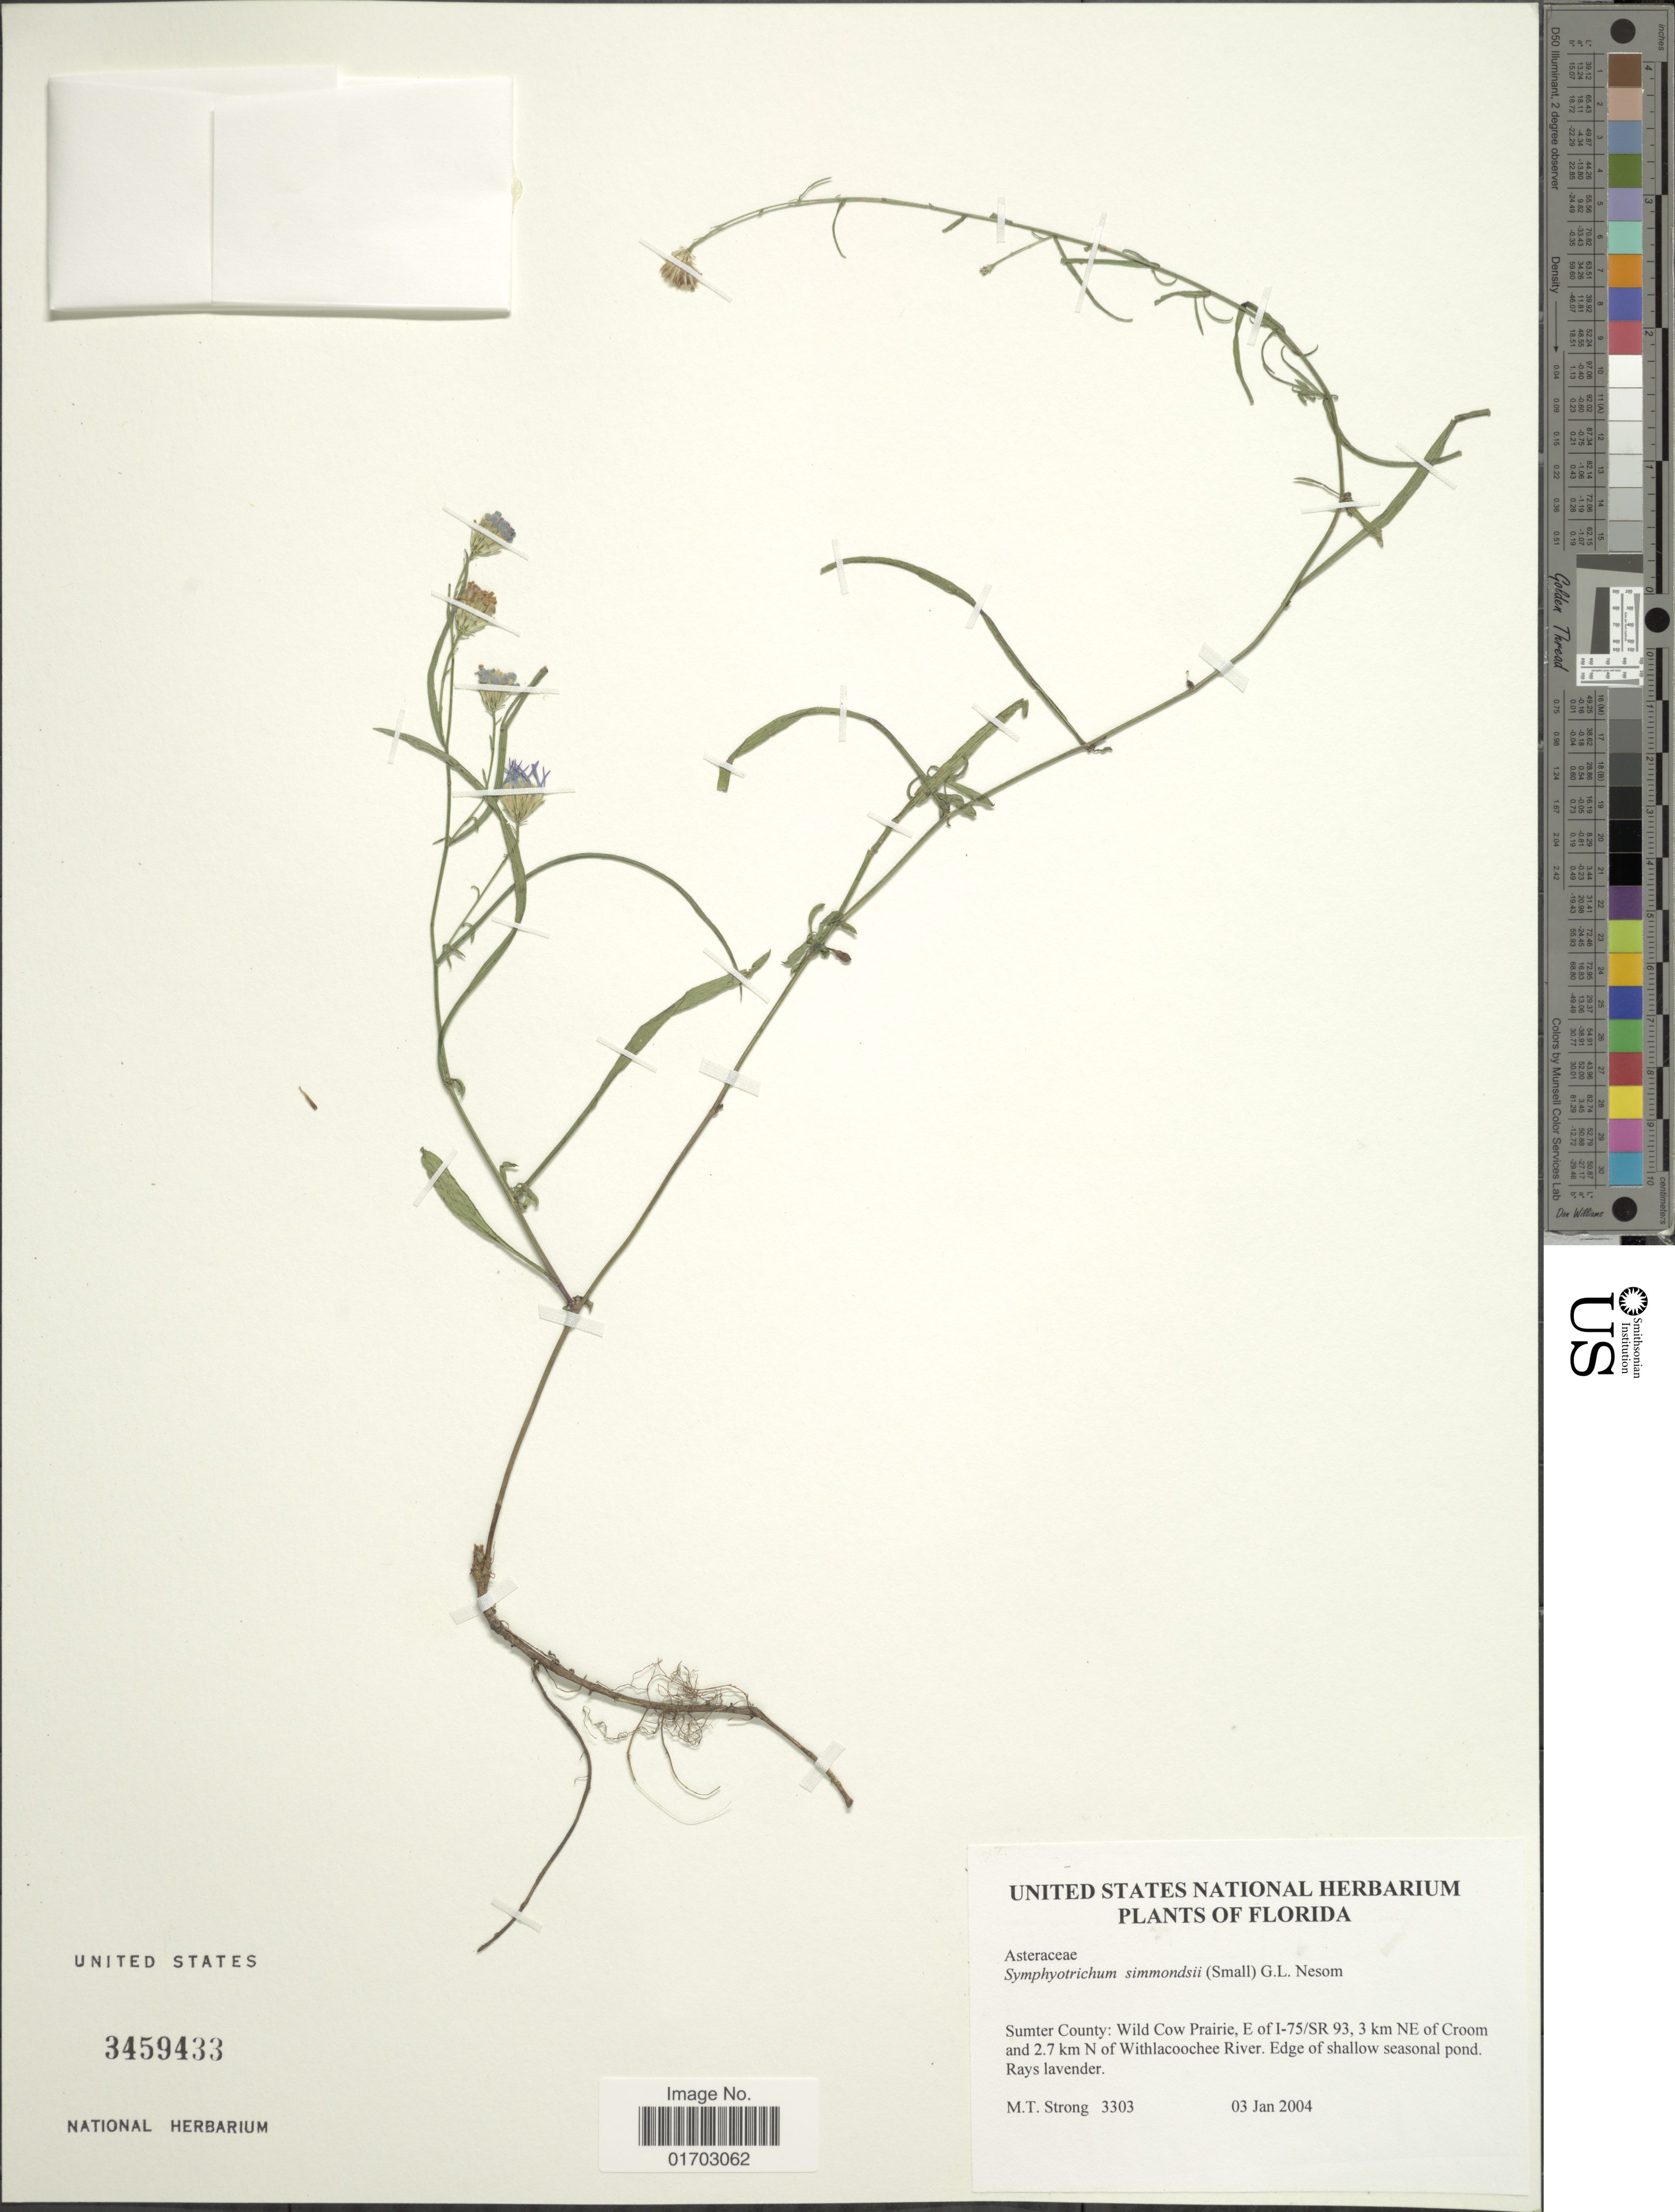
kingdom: Plantae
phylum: Tracheophyta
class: Magnoliopsida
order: Asterales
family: Asteraceae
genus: Symphyotrichum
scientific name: Symphyotrichum simmondsii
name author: (Small) G.L. Nesom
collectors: M. T. Strong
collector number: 3303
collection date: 2004-01-03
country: United States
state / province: Florida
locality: Sumter County: Wild Cow Prairie, E of 1-75/SR93, 3 km NE of Croom and 2.7 km N of Withlacoochee River.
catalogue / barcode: US 3459433